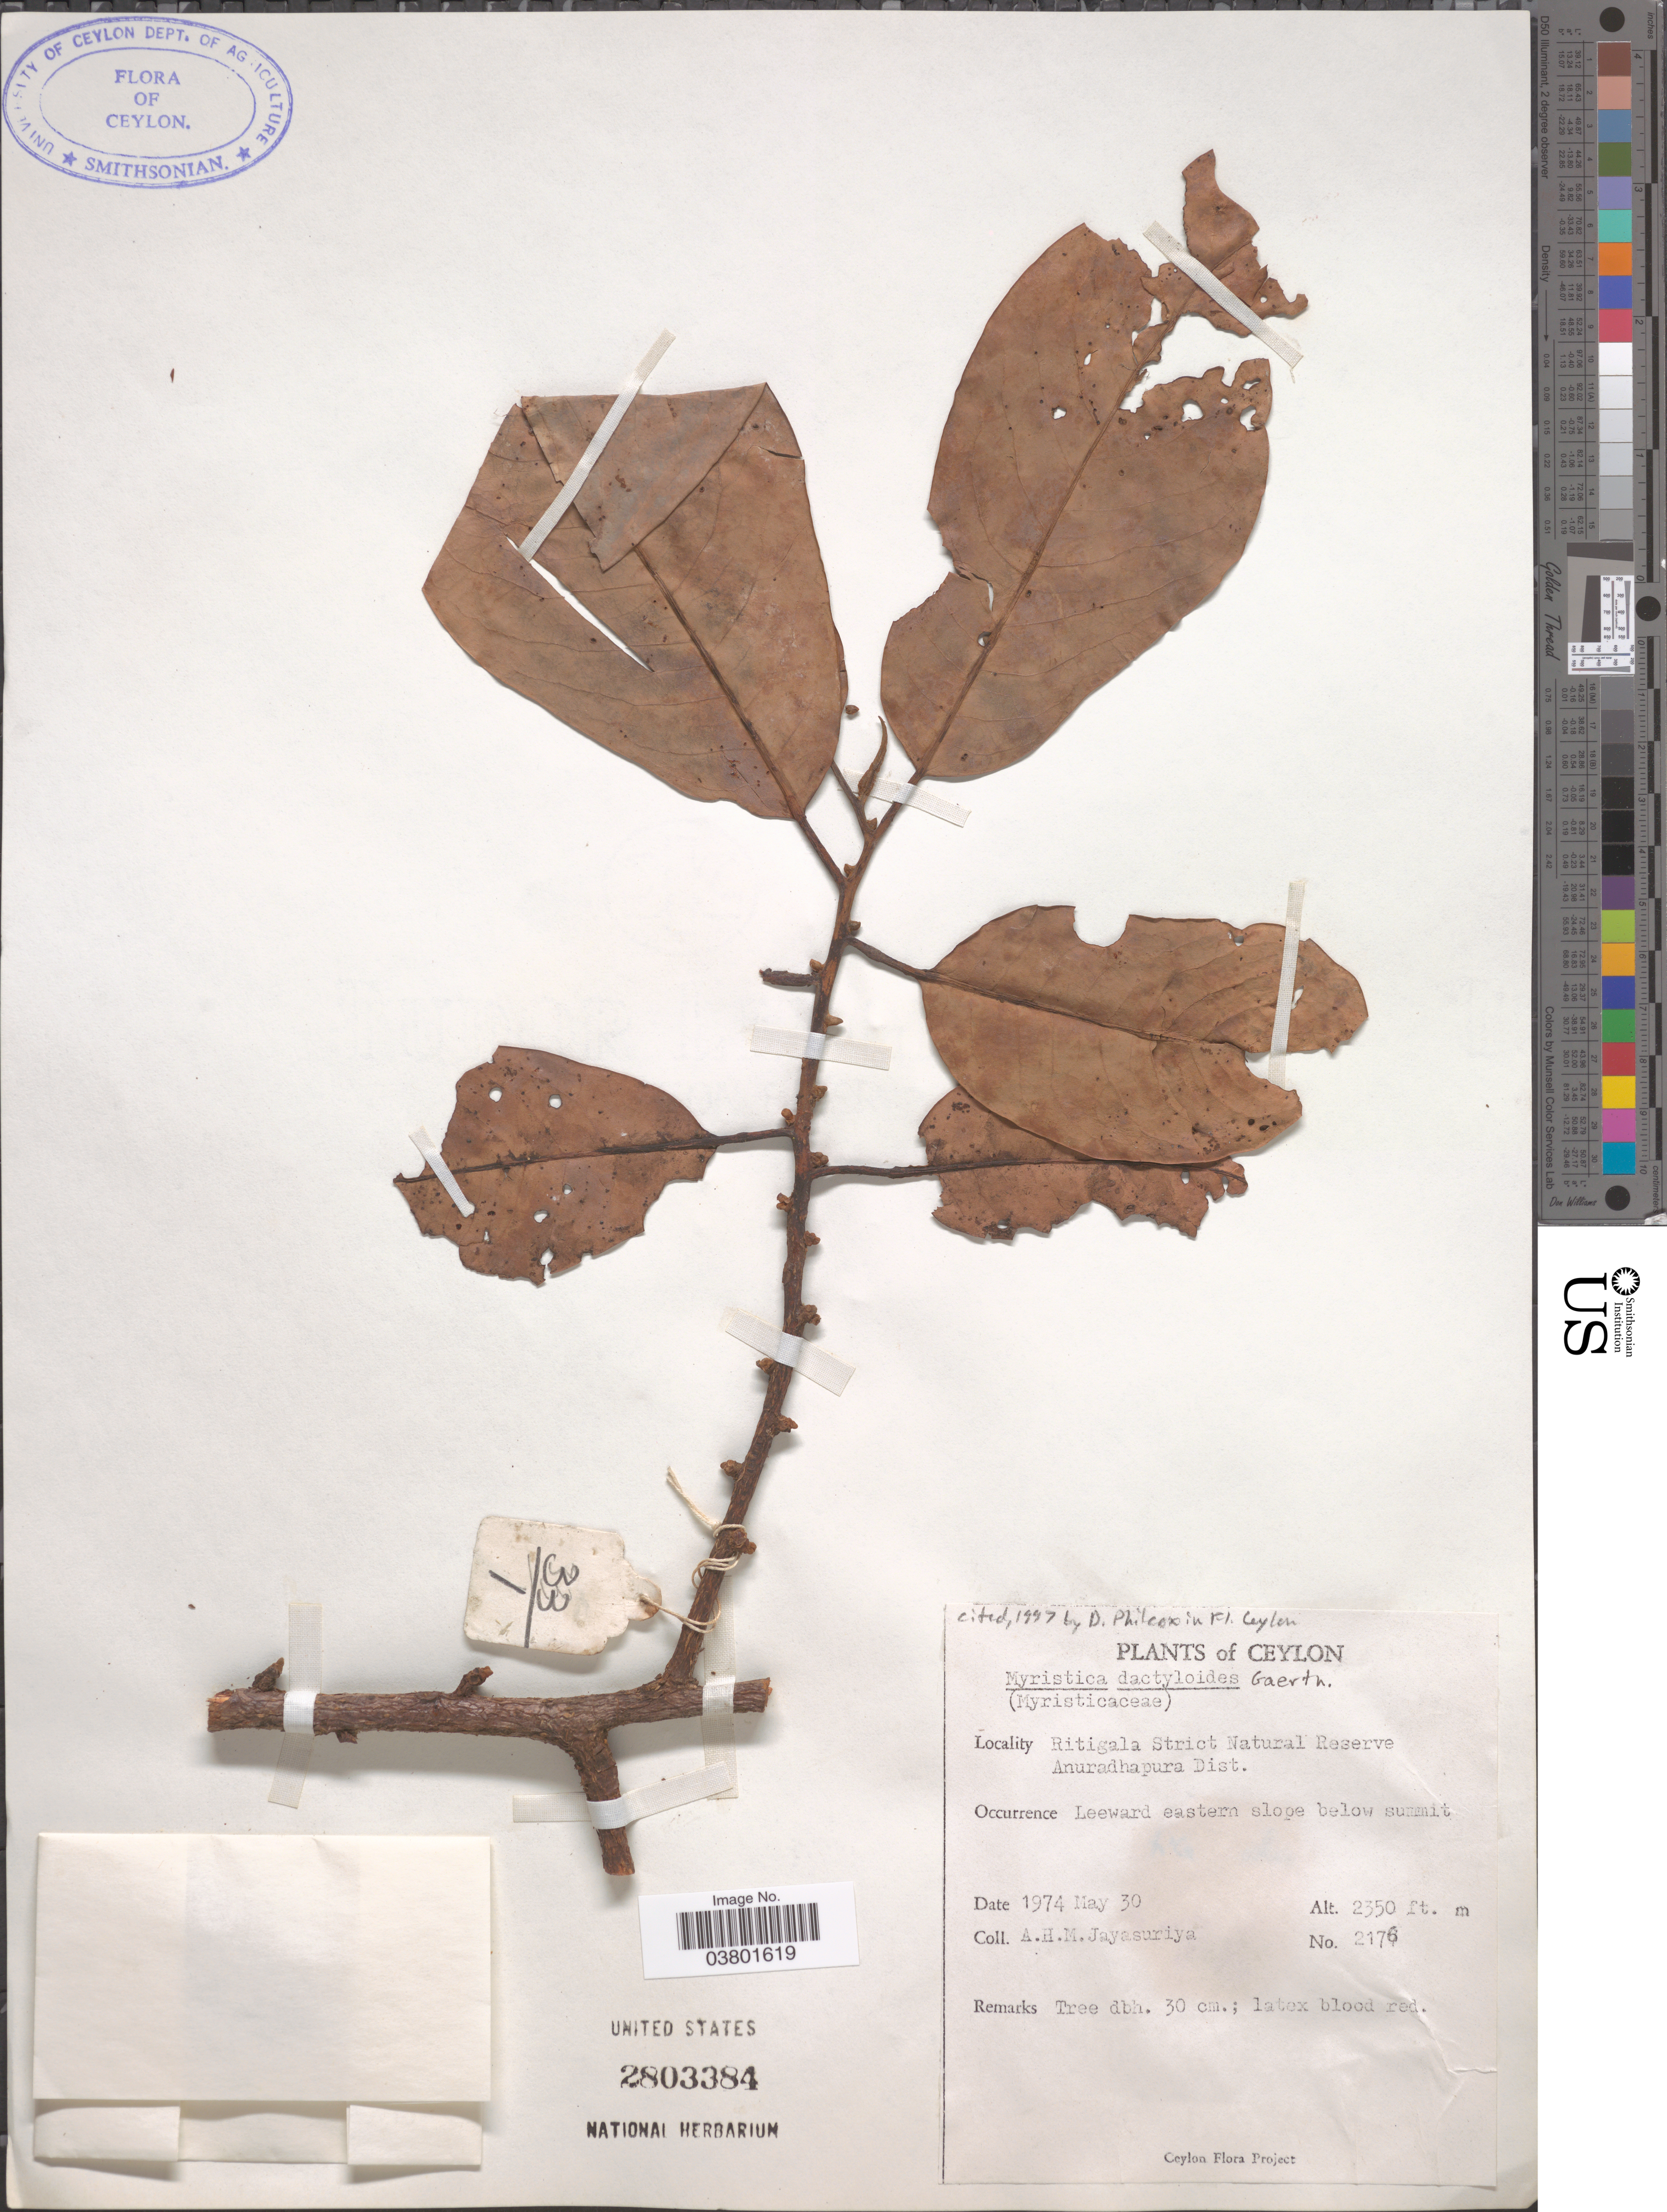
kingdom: Plantae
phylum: Tracheophyta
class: Magnoliopsida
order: Magnoliales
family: Myristicaceae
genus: Myristica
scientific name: Myristica dactyloides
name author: Wall.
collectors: A. H. Jayasuriya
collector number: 2176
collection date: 1974-05-30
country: Sri Lanka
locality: Ceylon. Ritigala Strict Natural Reserve. Anuradhapura Dist.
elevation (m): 716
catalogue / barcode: US 2803384